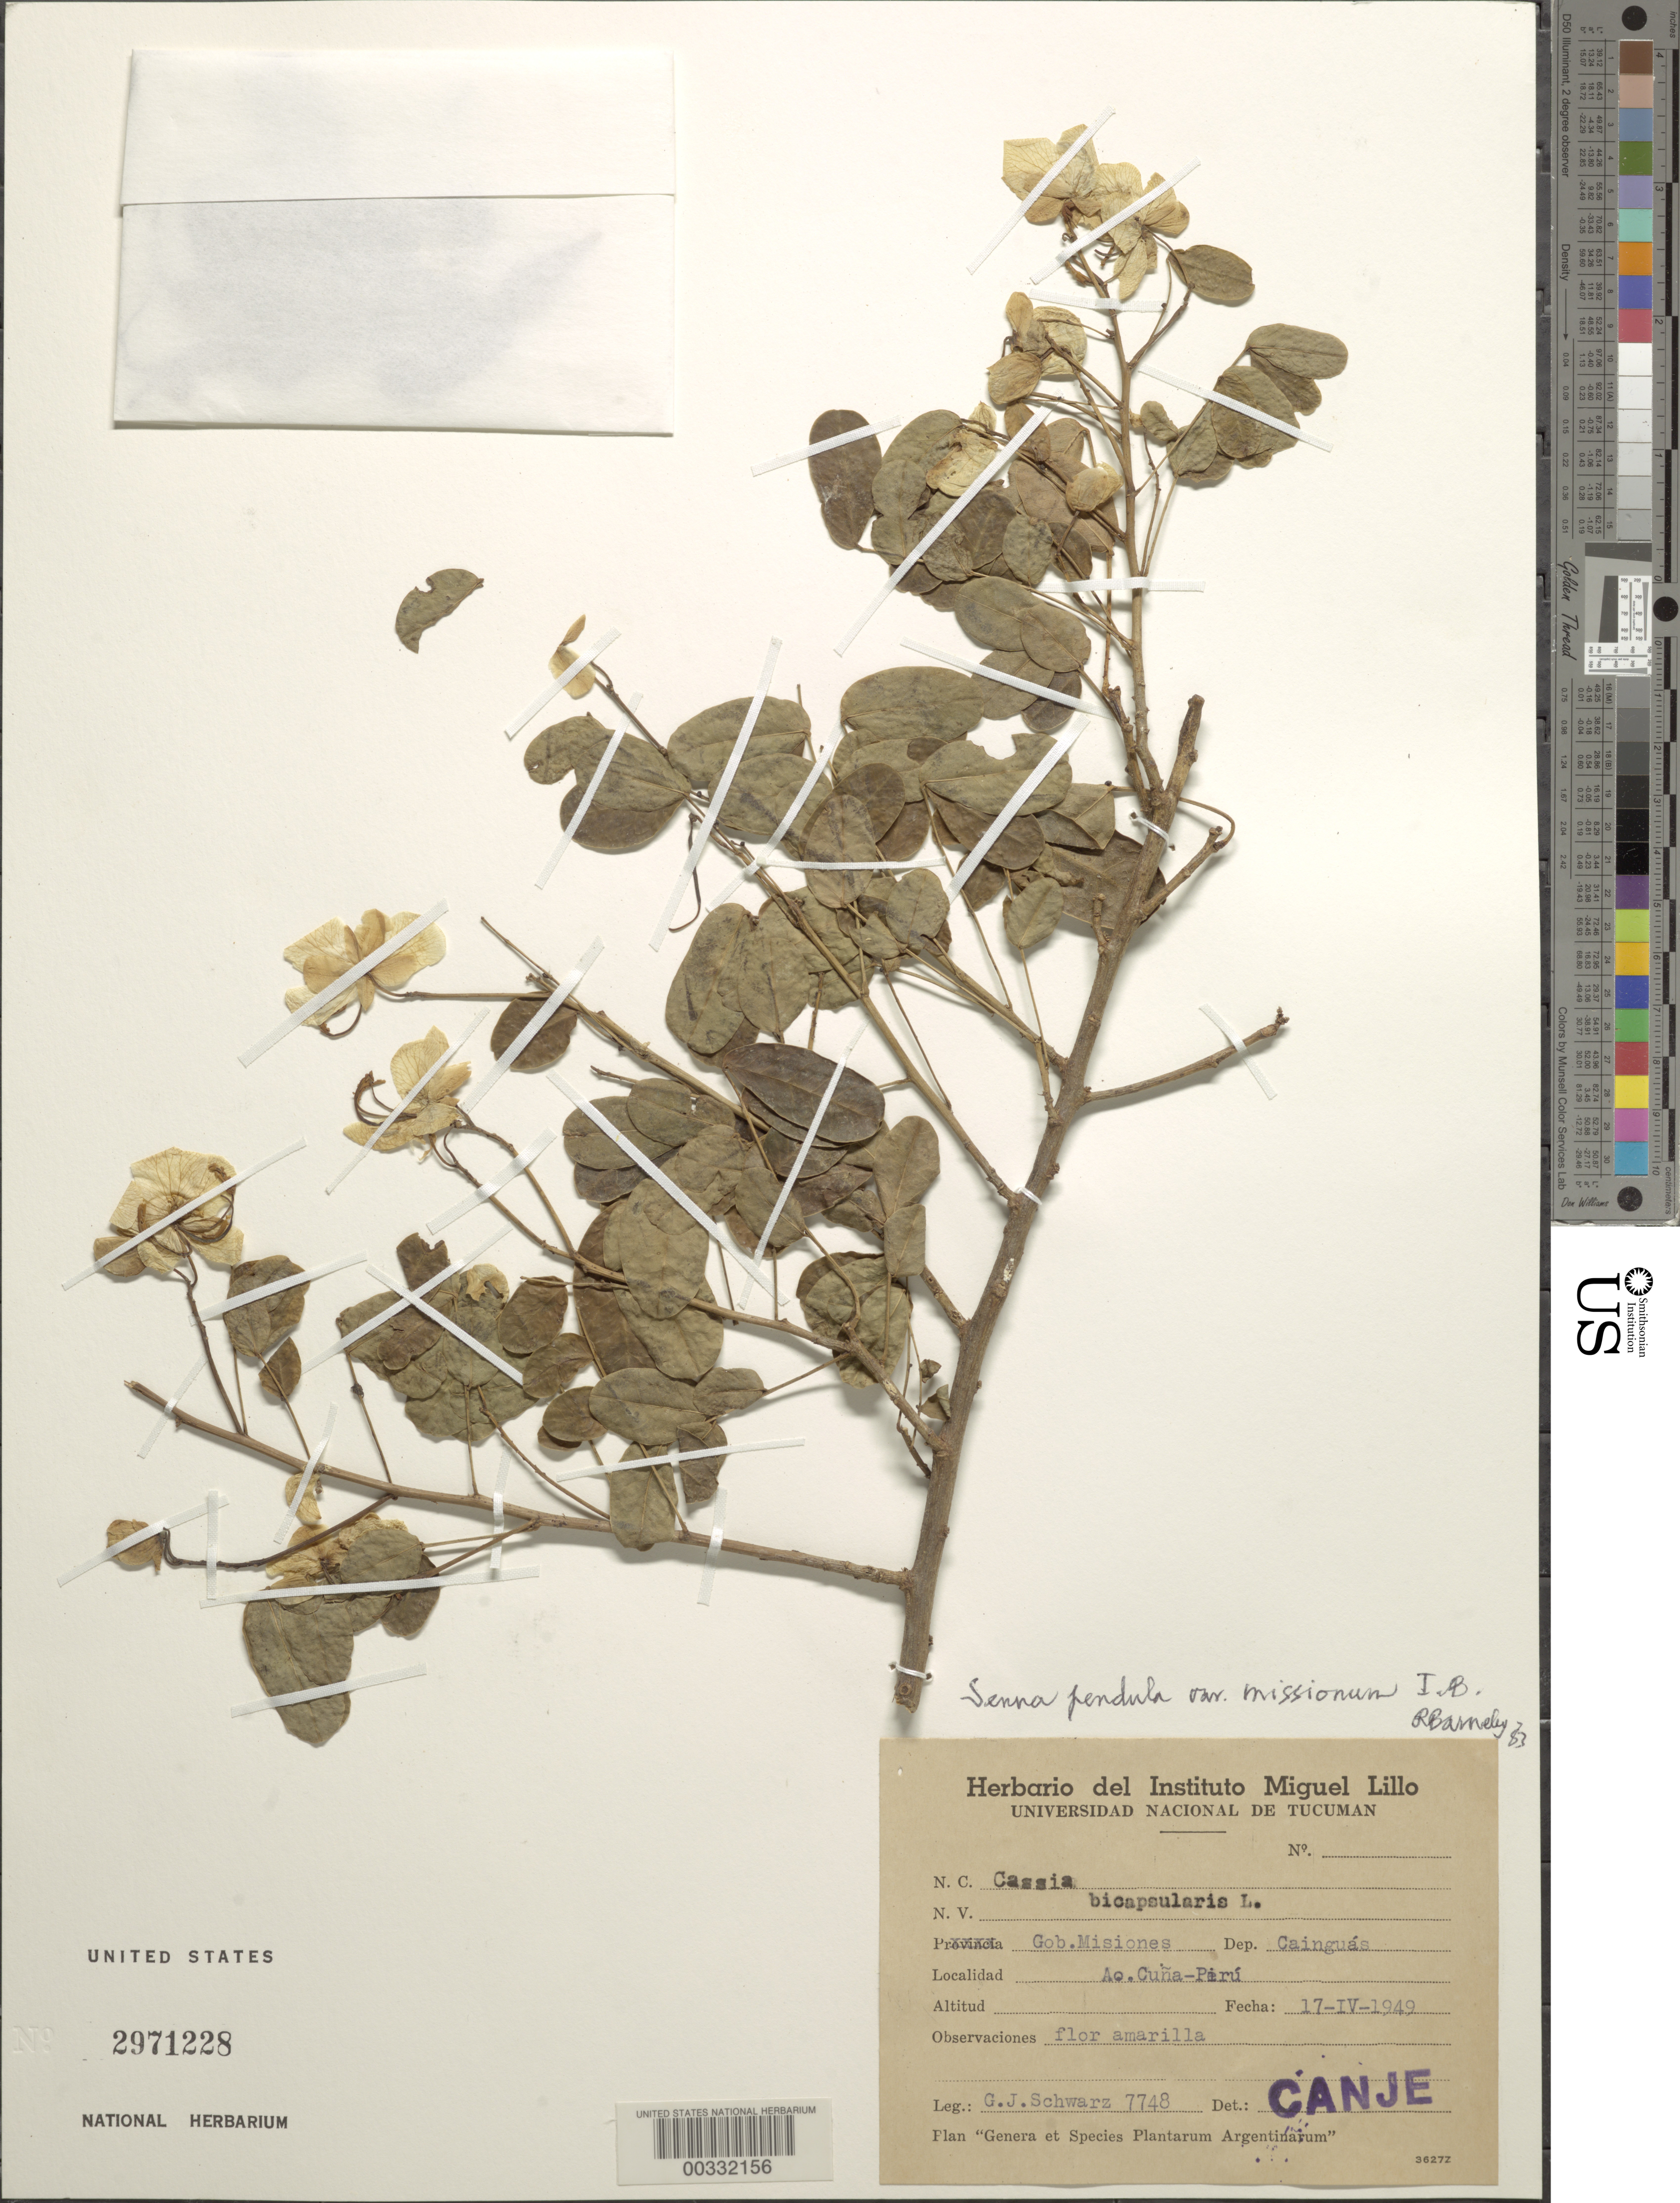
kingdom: Plantae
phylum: Tracheophyta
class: Magnoliopsida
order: Fabales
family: Fabaceae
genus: Senna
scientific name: Senna pendula var. missionum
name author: H.S. Irwin & Barneby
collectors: G. J. Schwarz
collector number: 7748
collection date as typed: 17 Apr 1949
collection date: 1949-04-17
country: Argentina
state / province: Misiones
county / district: Cainguás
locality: Ao, Cuna-Peru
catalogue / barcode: US 2971228